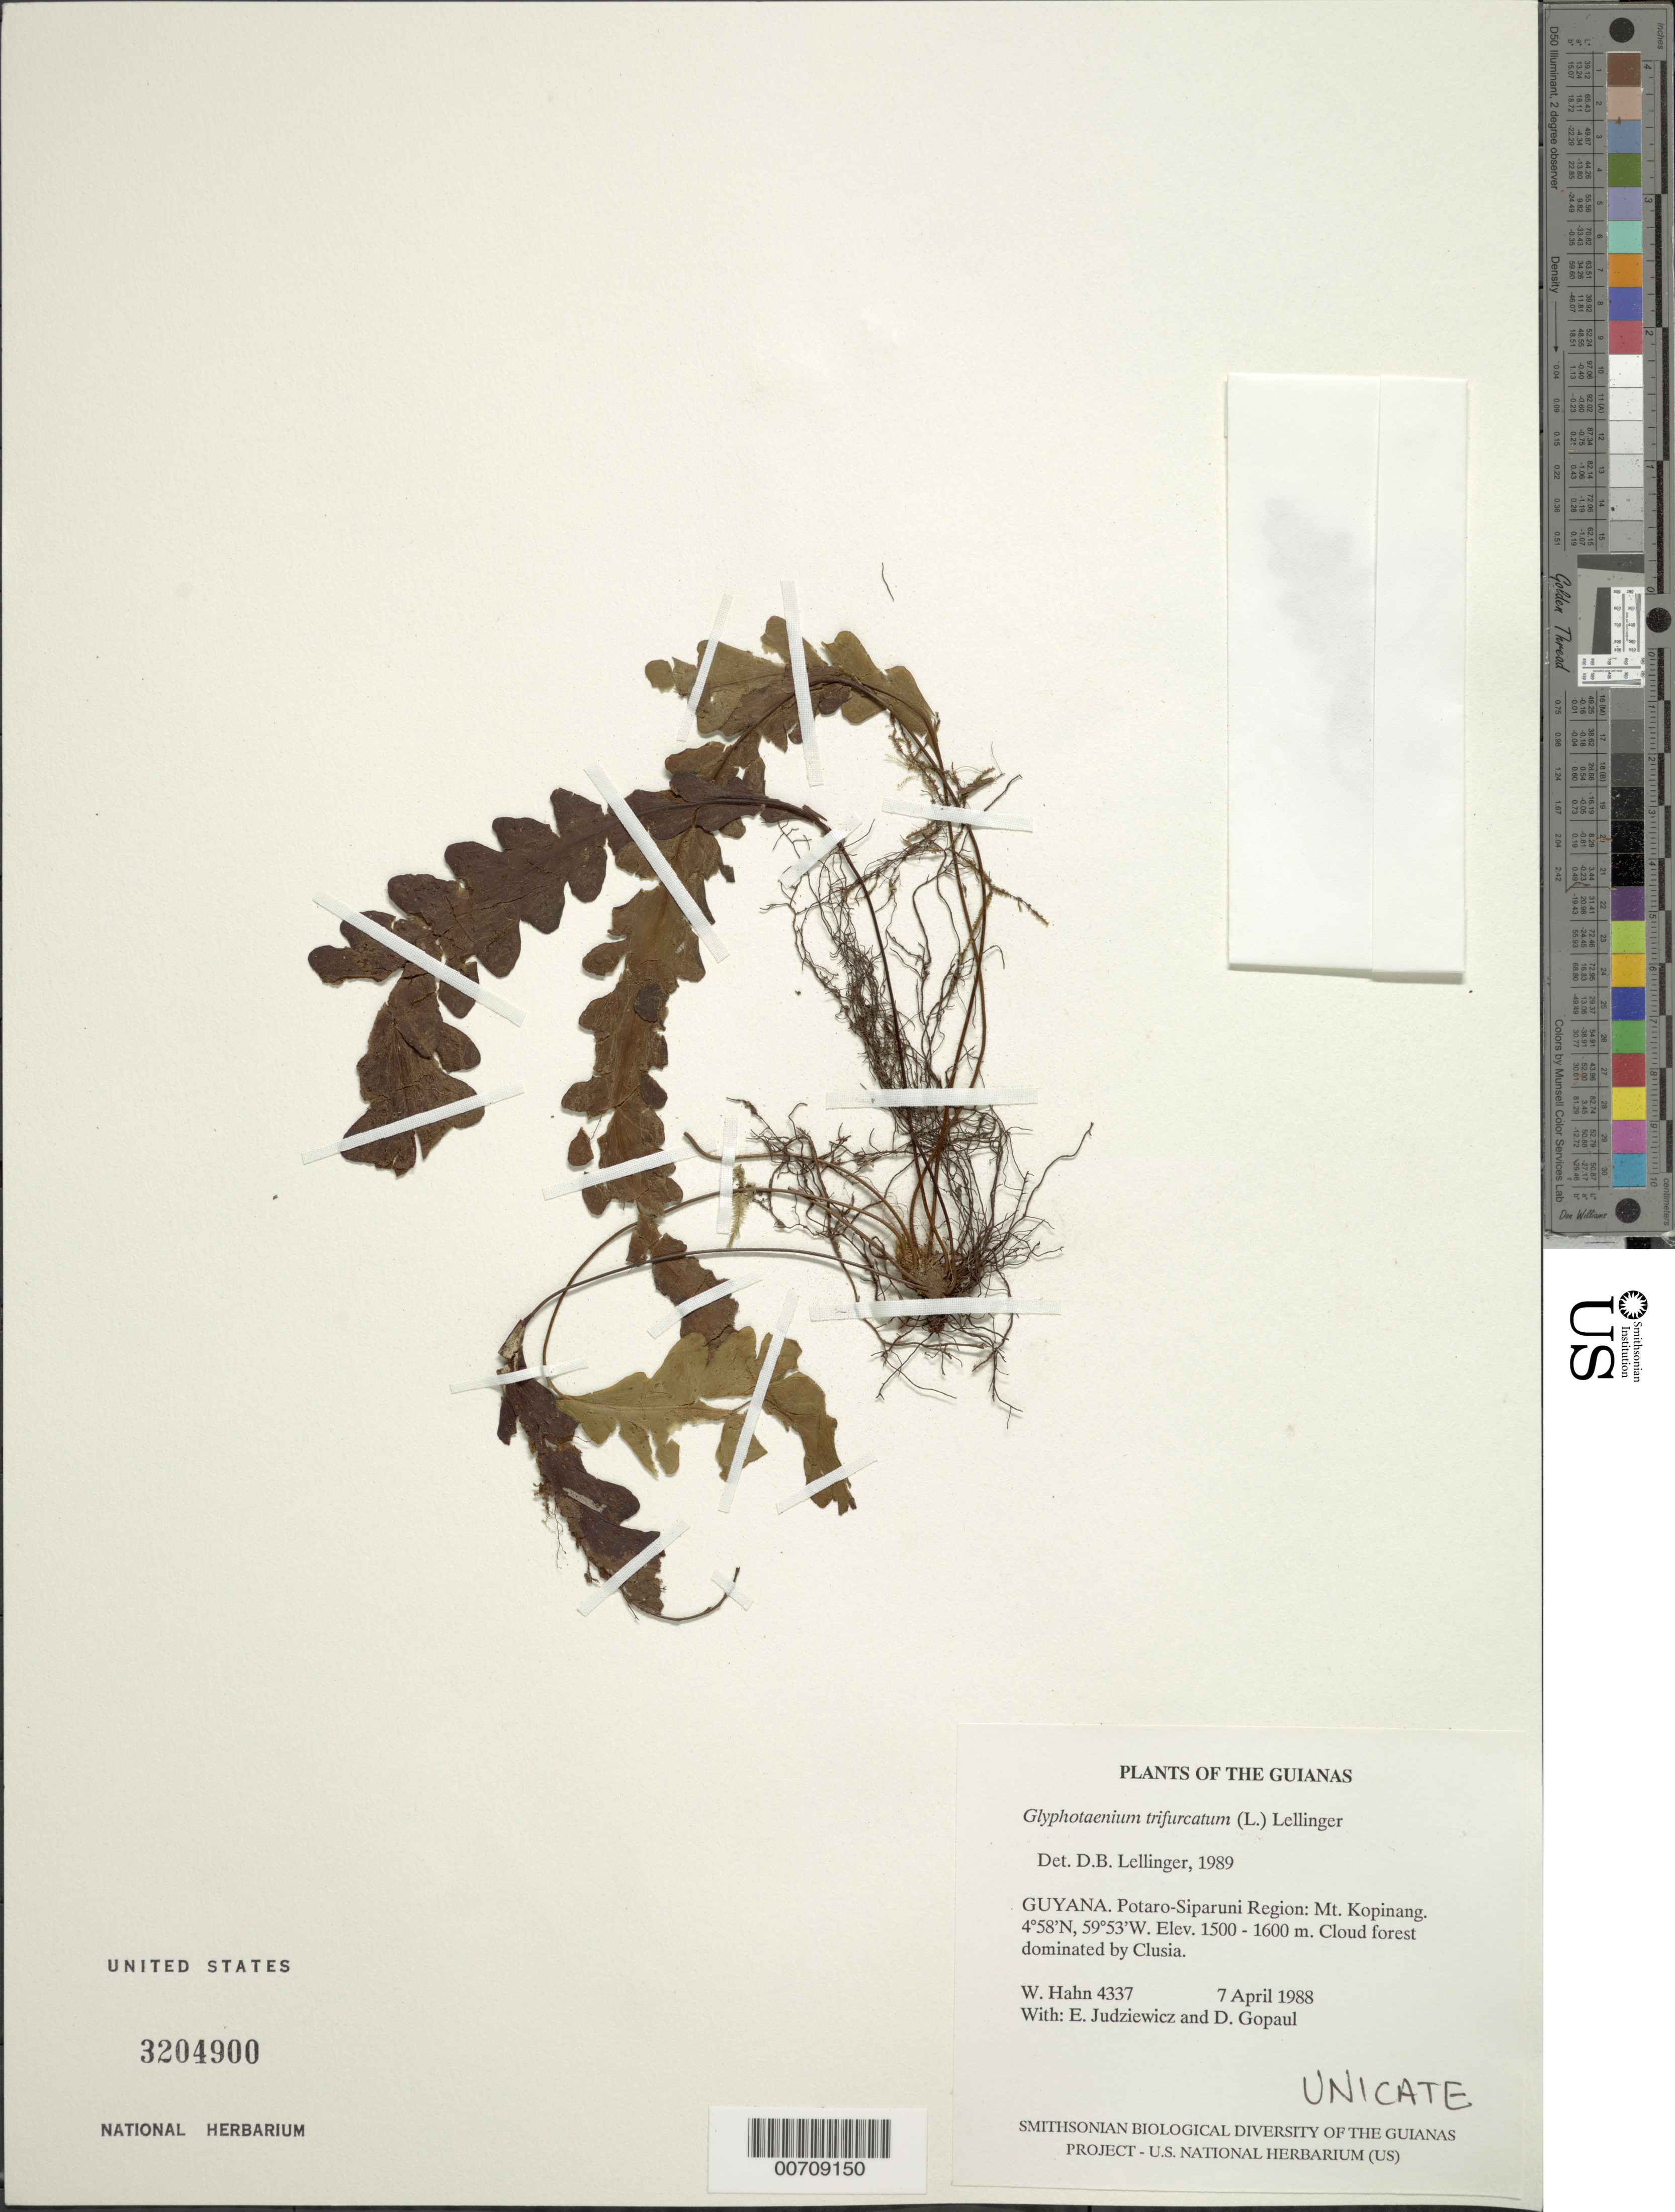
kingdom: Plantae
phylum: Tracheophyta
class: Polypodiopsida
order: Polypodiales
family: Polypodiaceae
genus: Enterosora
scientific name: Enterosora trifurcata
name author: (L.) L.E. Bishop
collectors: W. Hahn, E. J. Judziewicz & D. Gopaul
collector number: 4337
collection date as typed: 7 April 1988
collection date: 1988-04-07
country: Guyana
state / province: Potaro-Siparuni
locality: Mt. Kopinang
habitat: Cloud forest dominated by Clusia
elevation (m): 1500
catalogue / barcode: US 3204900